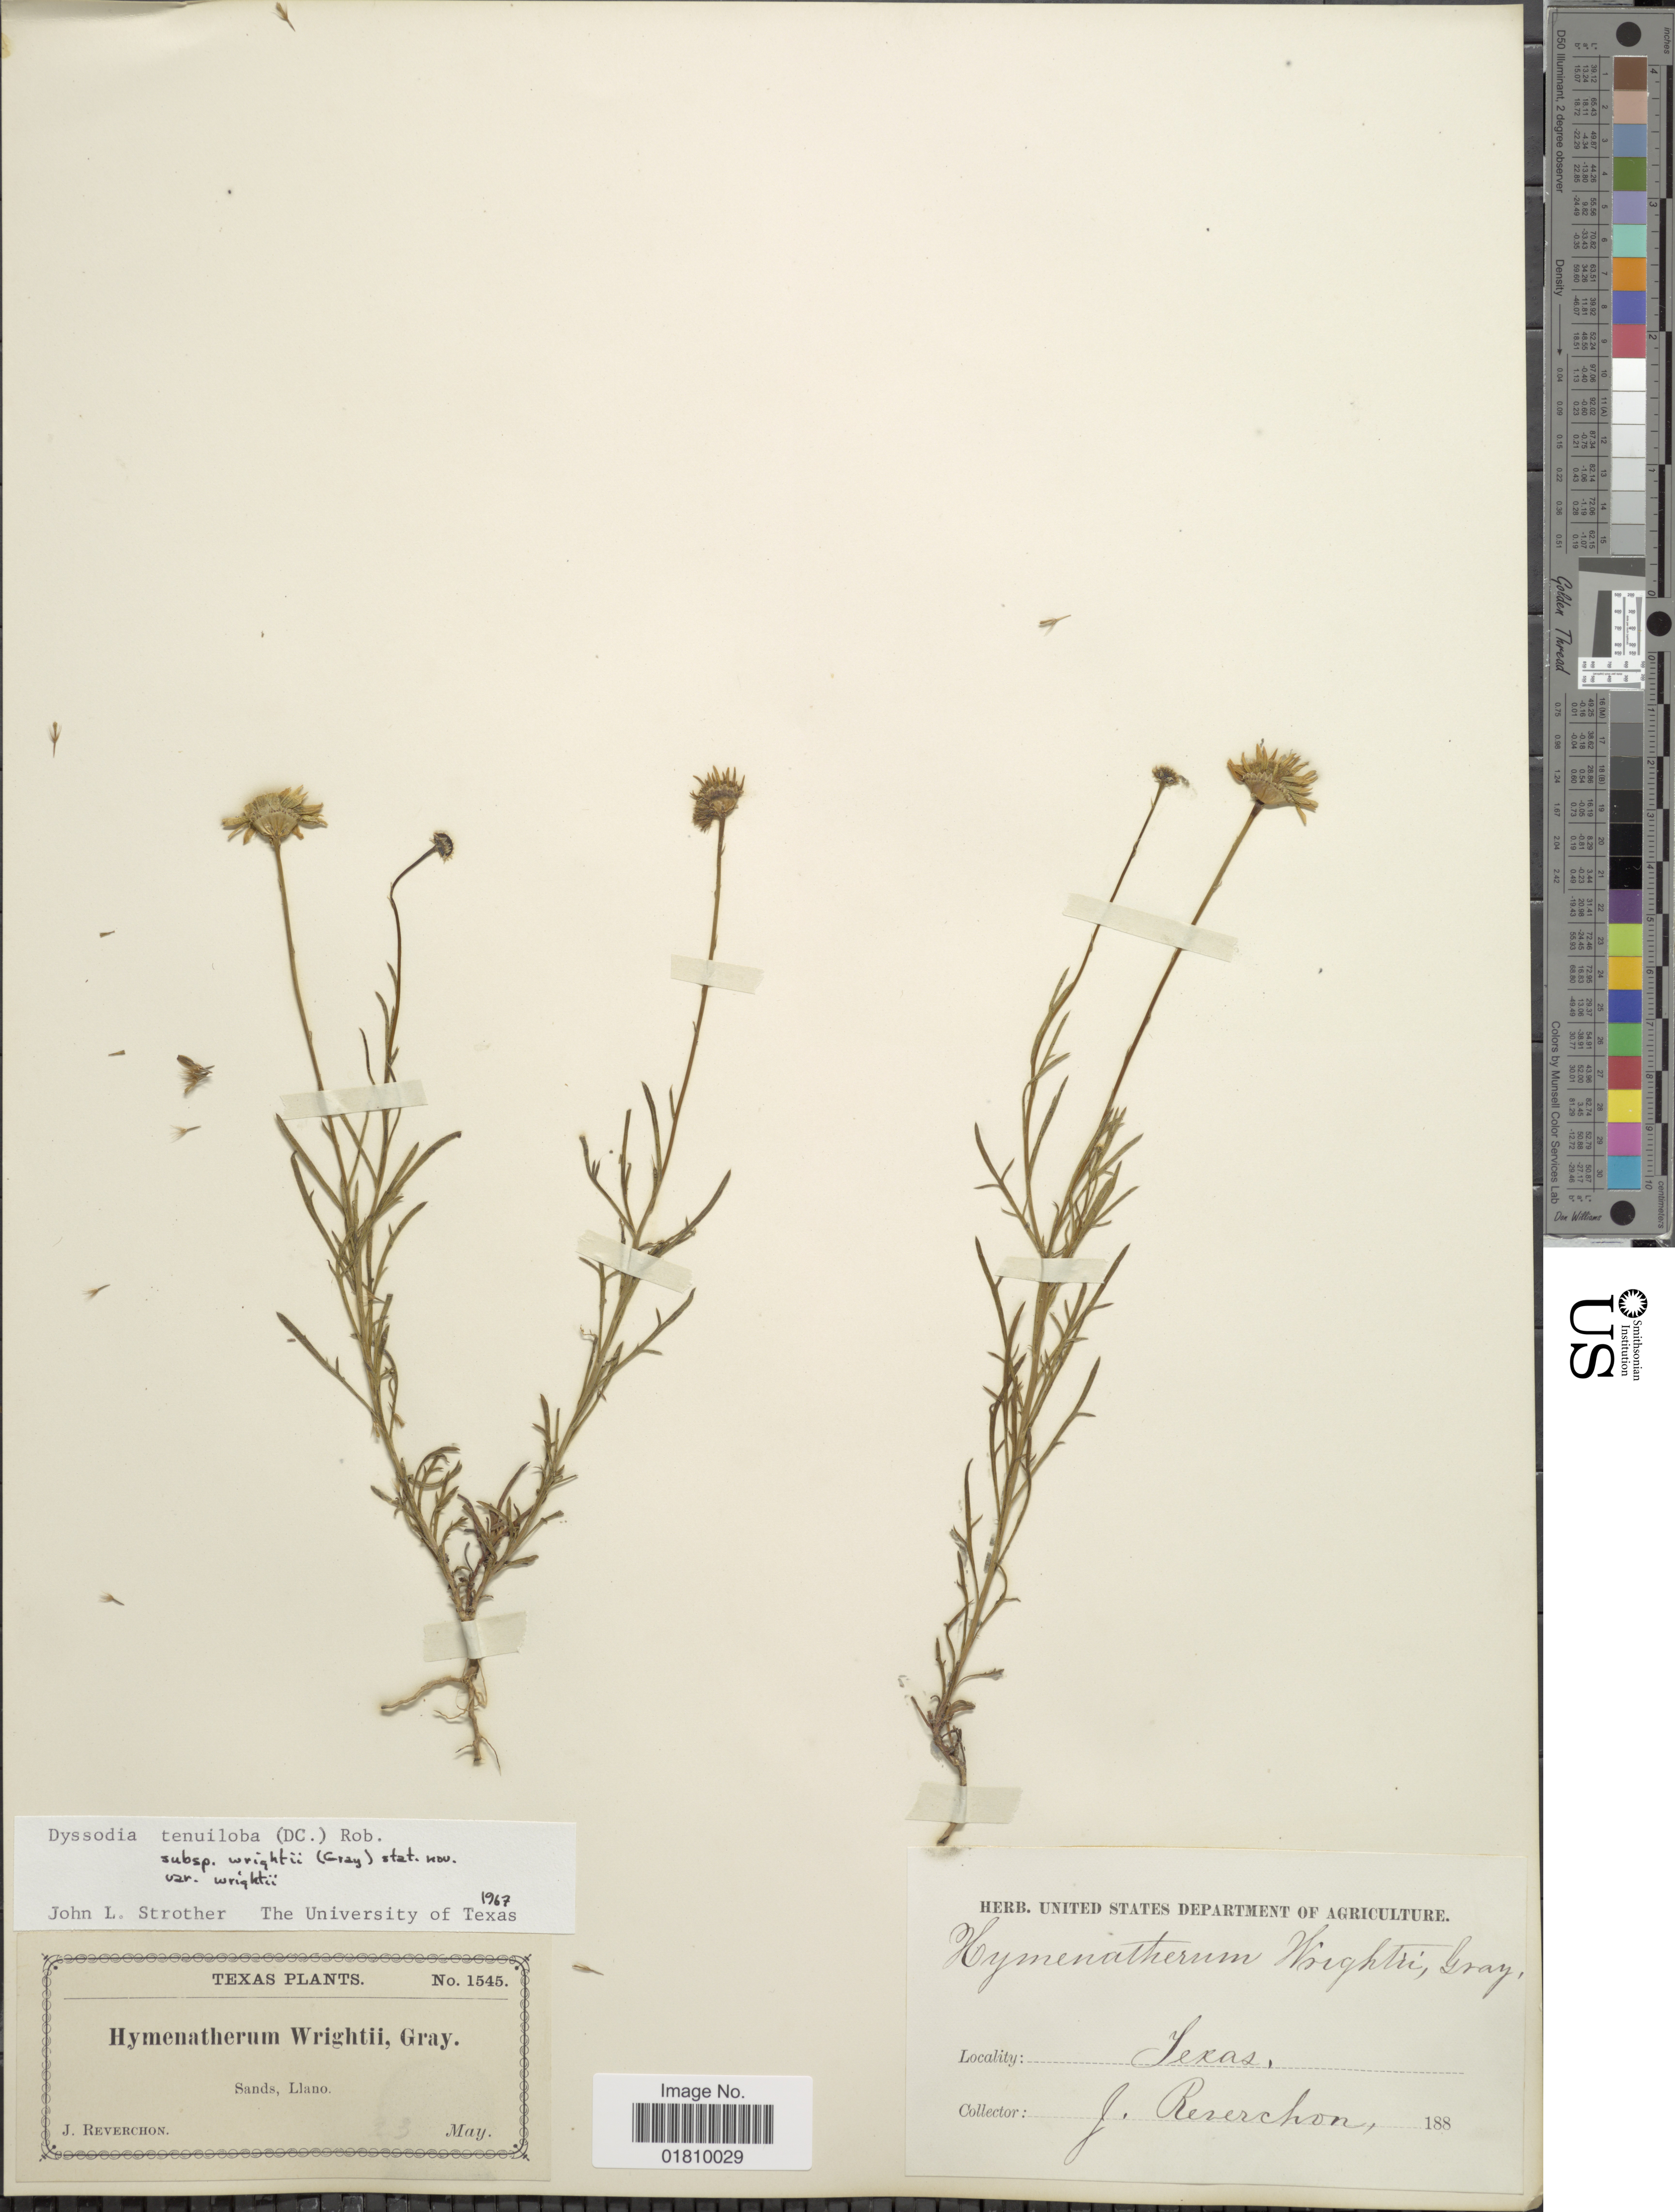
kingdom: Plantae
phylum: Tracheophyta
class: Magnoliopsida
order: Asterales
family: Asteraceae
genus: Thymophylla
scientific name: Thymophylla tenuiloba var. wrightii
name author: (A. Gray) Strother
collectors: J. Reverchon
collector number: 1545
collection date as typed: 188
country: United States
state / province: Texas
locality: Sands, Llano